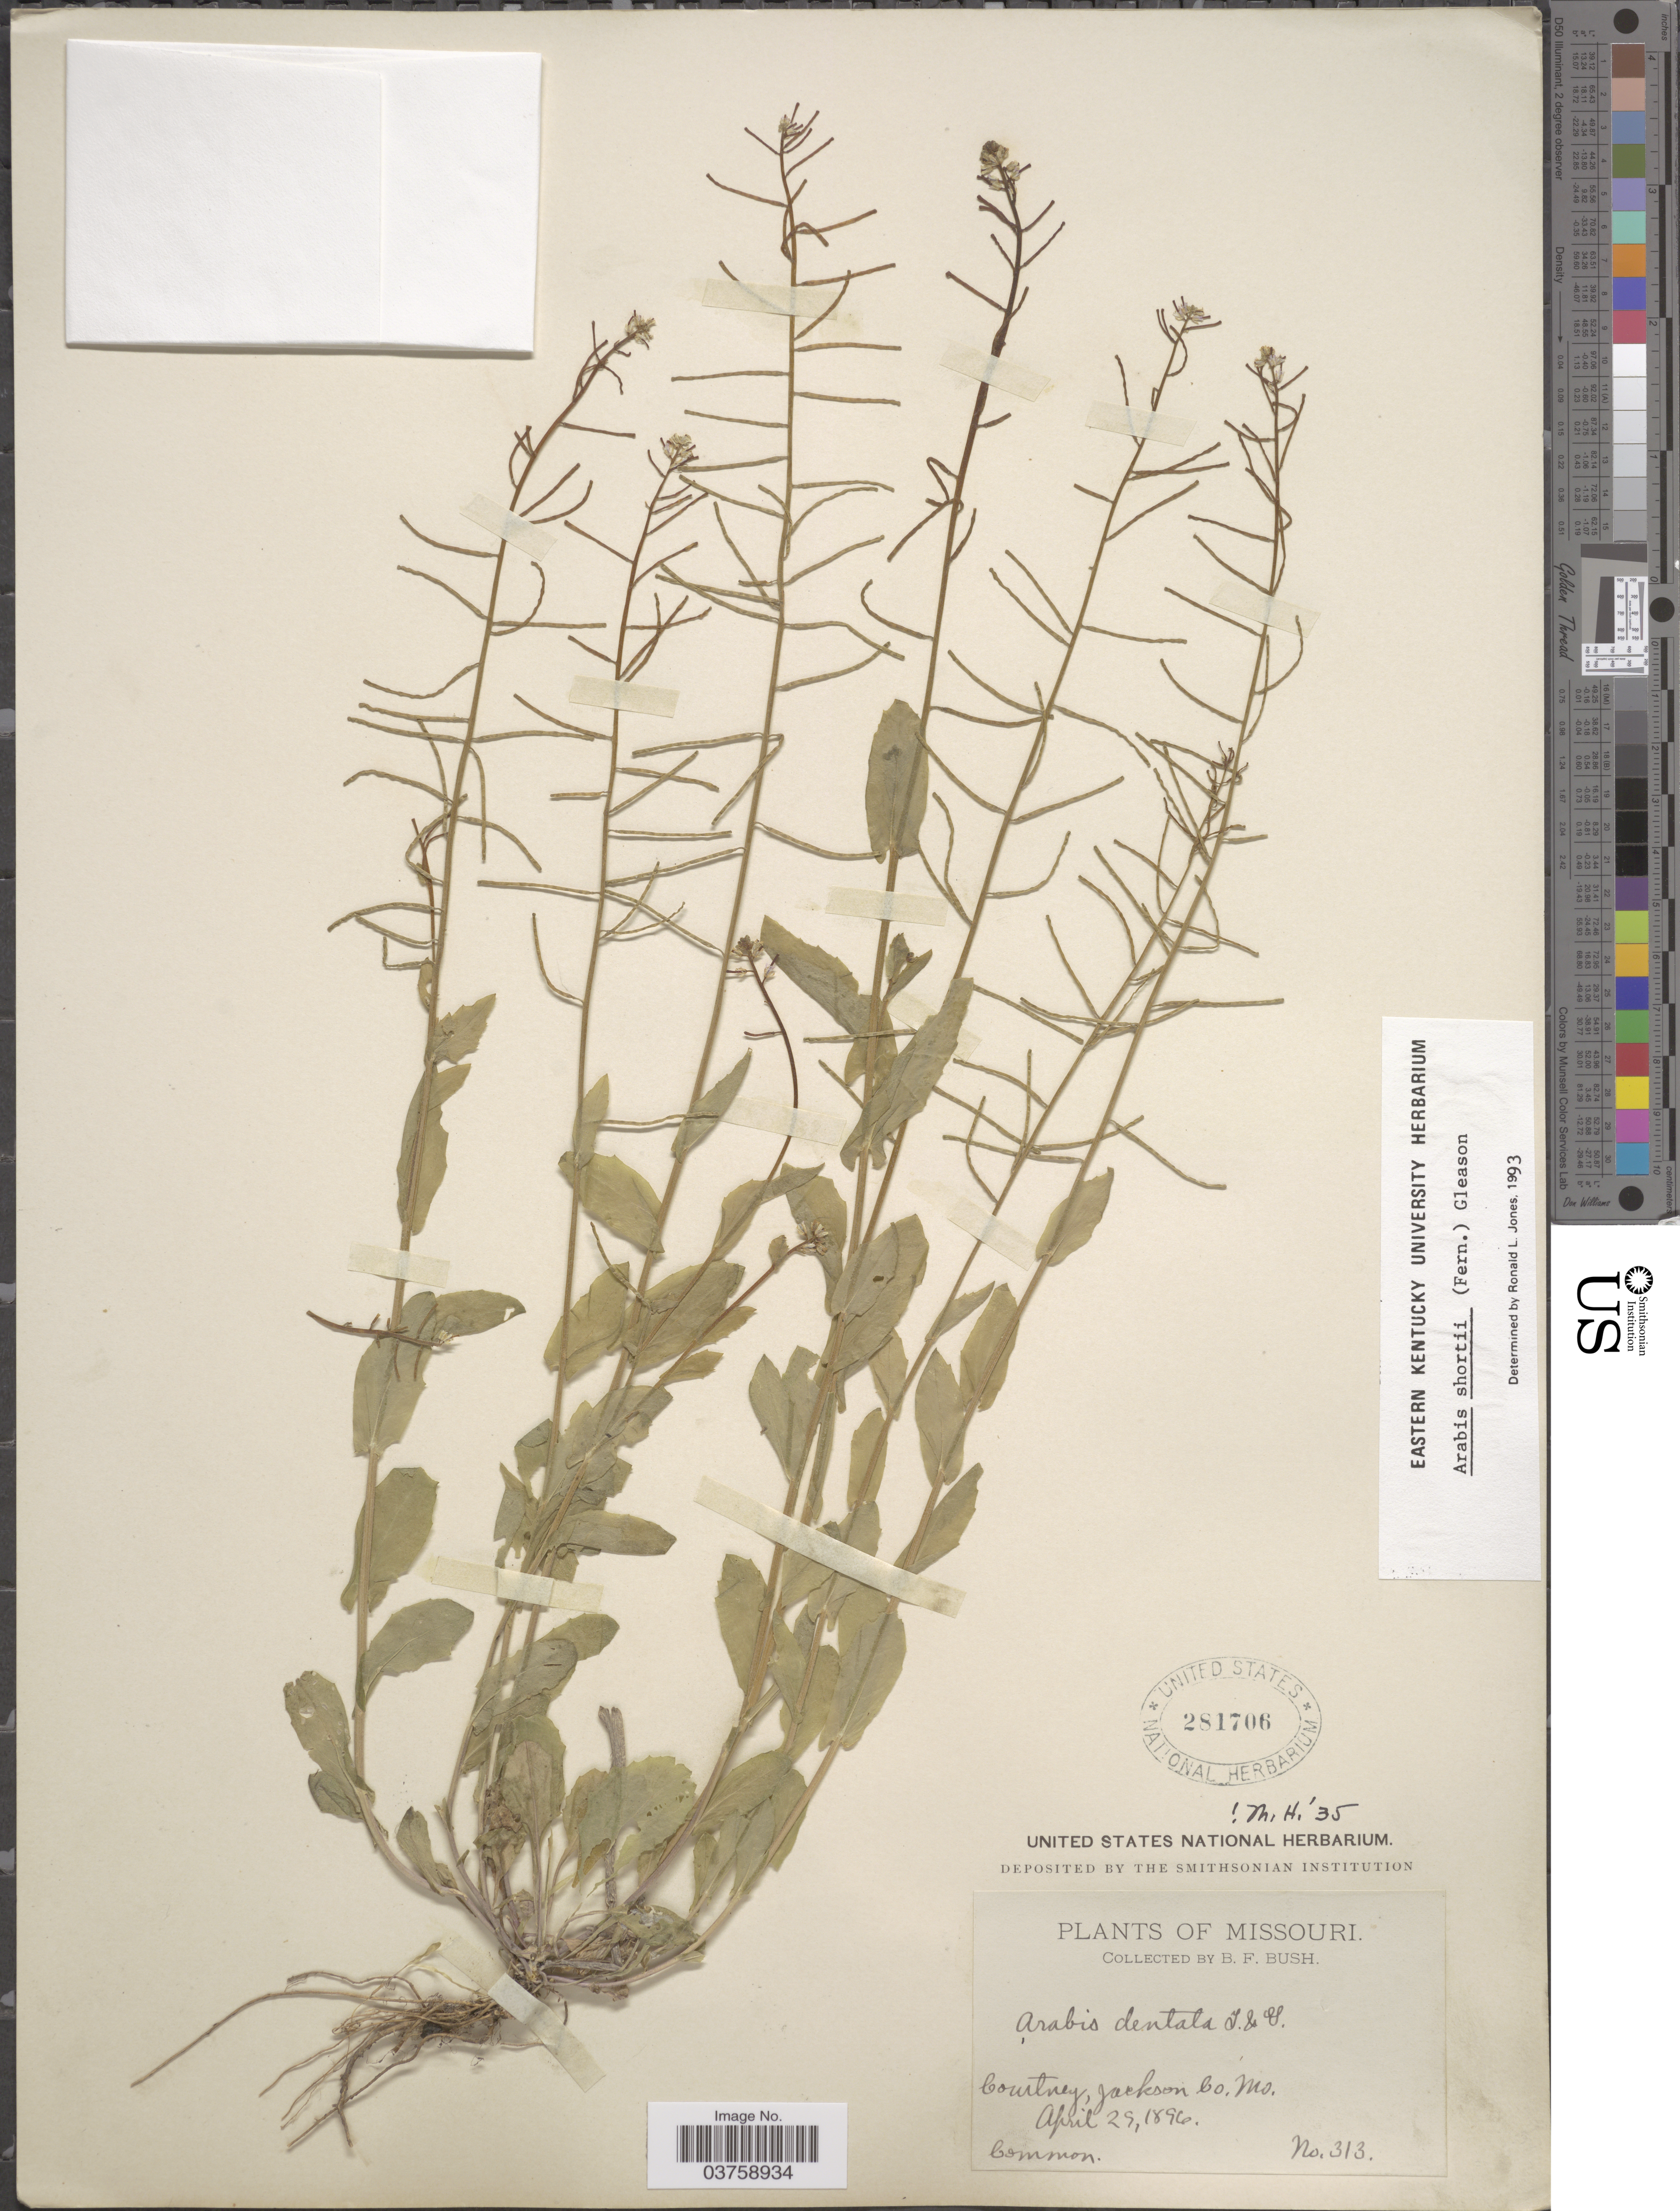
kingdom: Plantae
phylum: Tracheophyta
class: Magnoliopsida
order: Brassicales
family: Brassicaceae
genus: Arabis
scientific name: Arabis shortii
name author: (Fernald) Gleason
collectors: B. F. Bush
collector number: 313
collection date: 1896-04-29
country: United States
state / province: Missouri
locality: Courtney, Jackson Co.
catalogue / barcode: US 281706